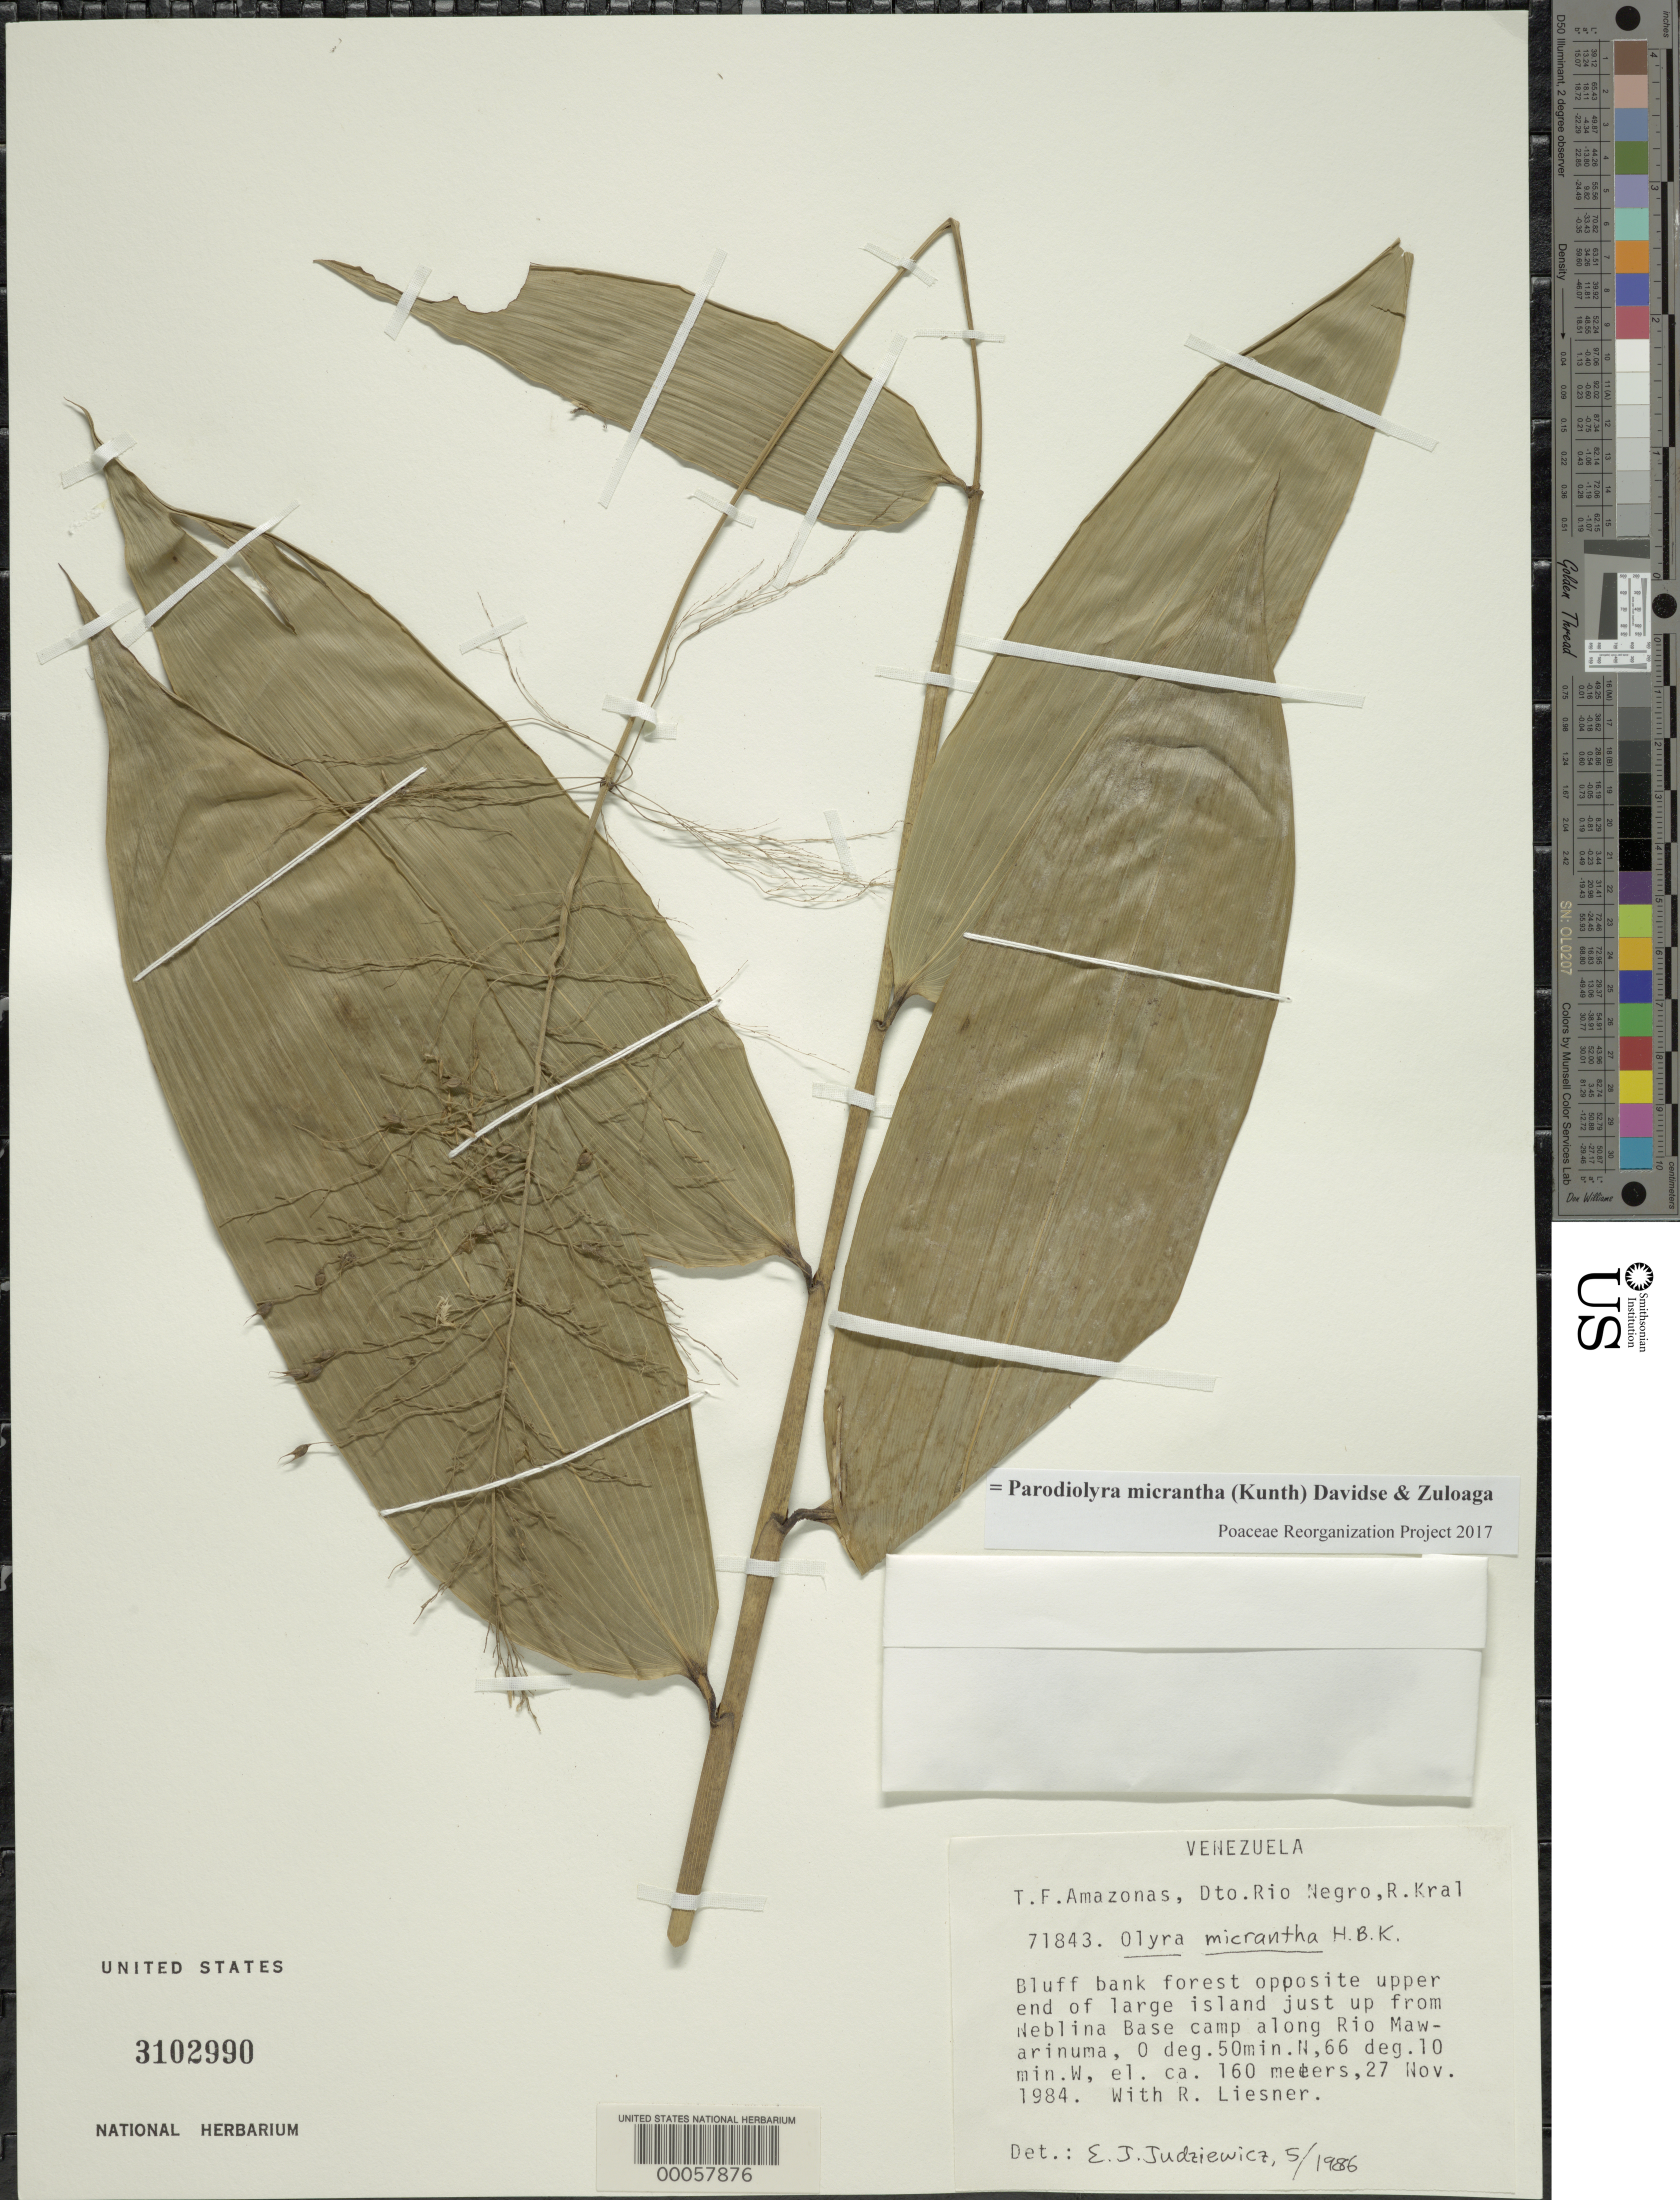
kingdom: Plantae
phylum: Tracheophyta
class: Liliopsida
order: Poales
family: Poaceae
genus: Parodiolyra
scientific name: Parodiolyra micrantha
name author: (Kunth) Davidse & Zuloaga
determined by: Poaceae Reorganization Project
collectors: R. Kral & R. L. Liesner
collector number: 71843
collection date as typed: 27 Nov 1984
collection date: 1984-11-27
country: Venezuela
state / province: Amazonas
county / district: Rio Negro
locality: Opposite upper end of large island just up from neblina base camp along rio mawarinuma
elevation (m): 160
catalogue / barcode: US 3102990